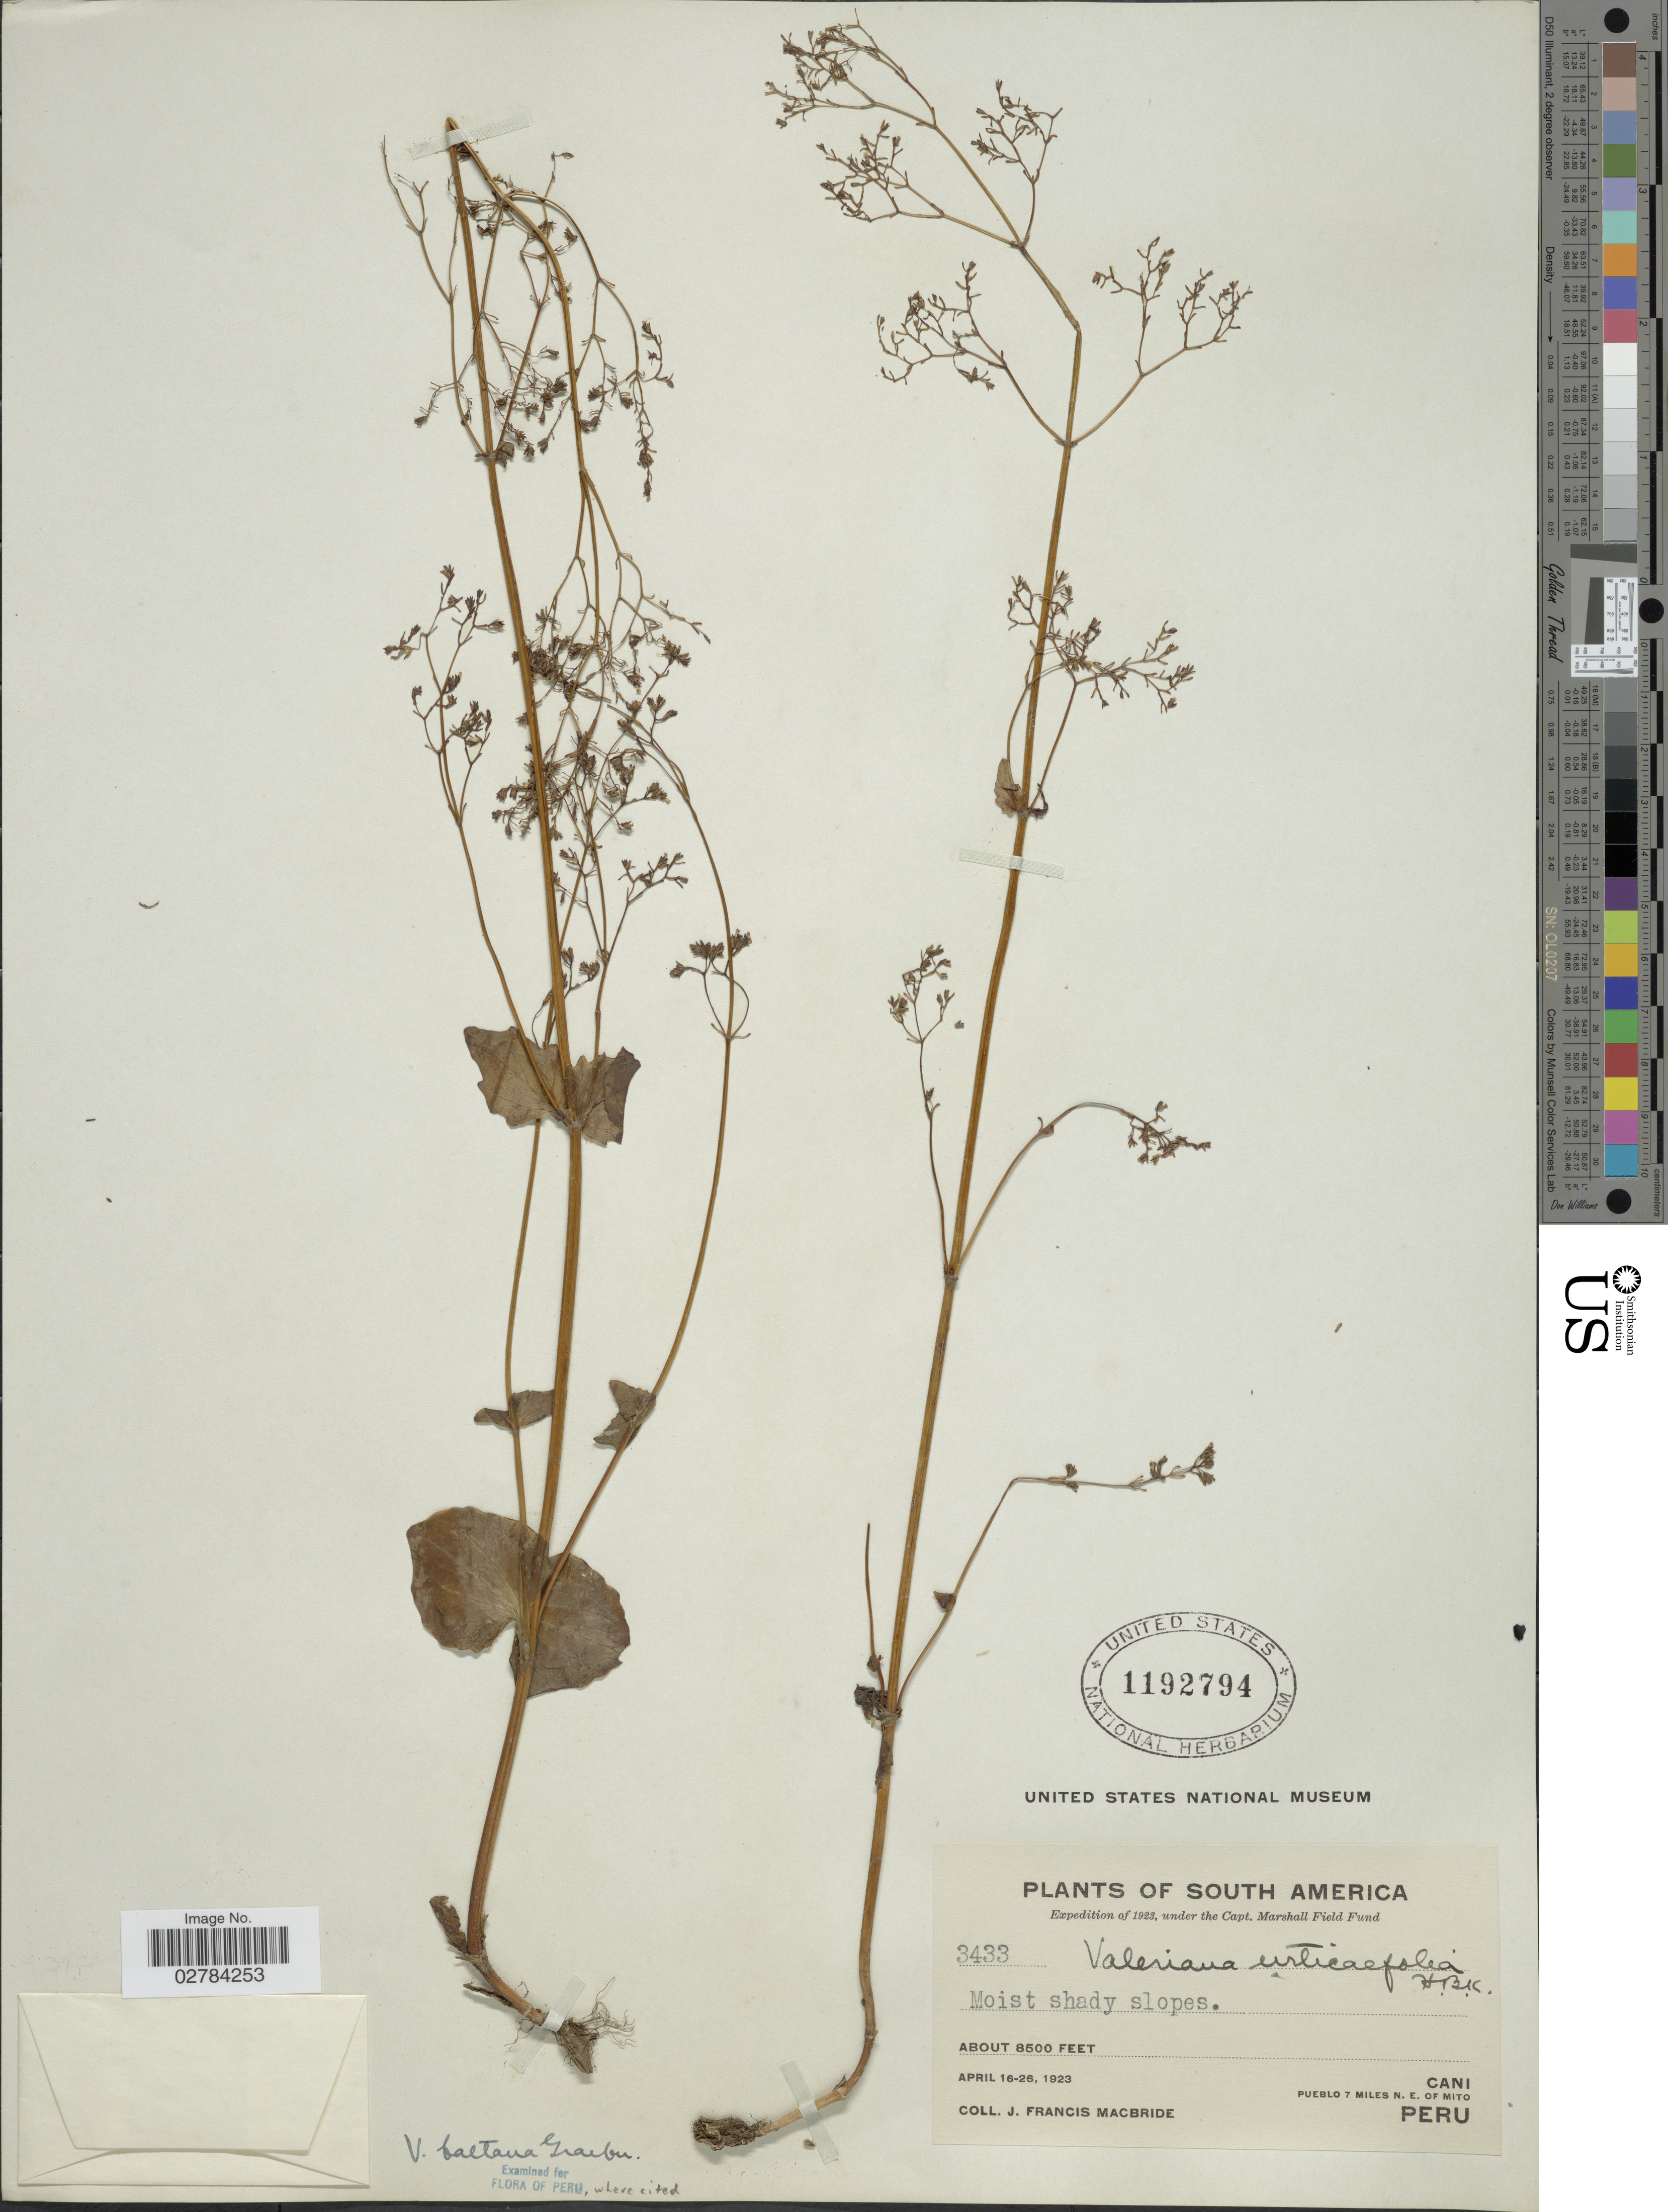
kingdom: Plantae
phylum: Tracheophyta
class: Magnoliopsida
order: Dipsacales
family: Caprifoliaceae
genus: Valeriana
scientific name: Valeriana baltana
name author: Graebn.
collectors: J. F. Macbride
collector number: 3433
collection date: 1923-04-16/1923-04-26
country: Peru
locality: Cani. Pueblo 7 miles N.E. of Mito.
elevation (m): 2591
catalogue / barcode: US 1192794